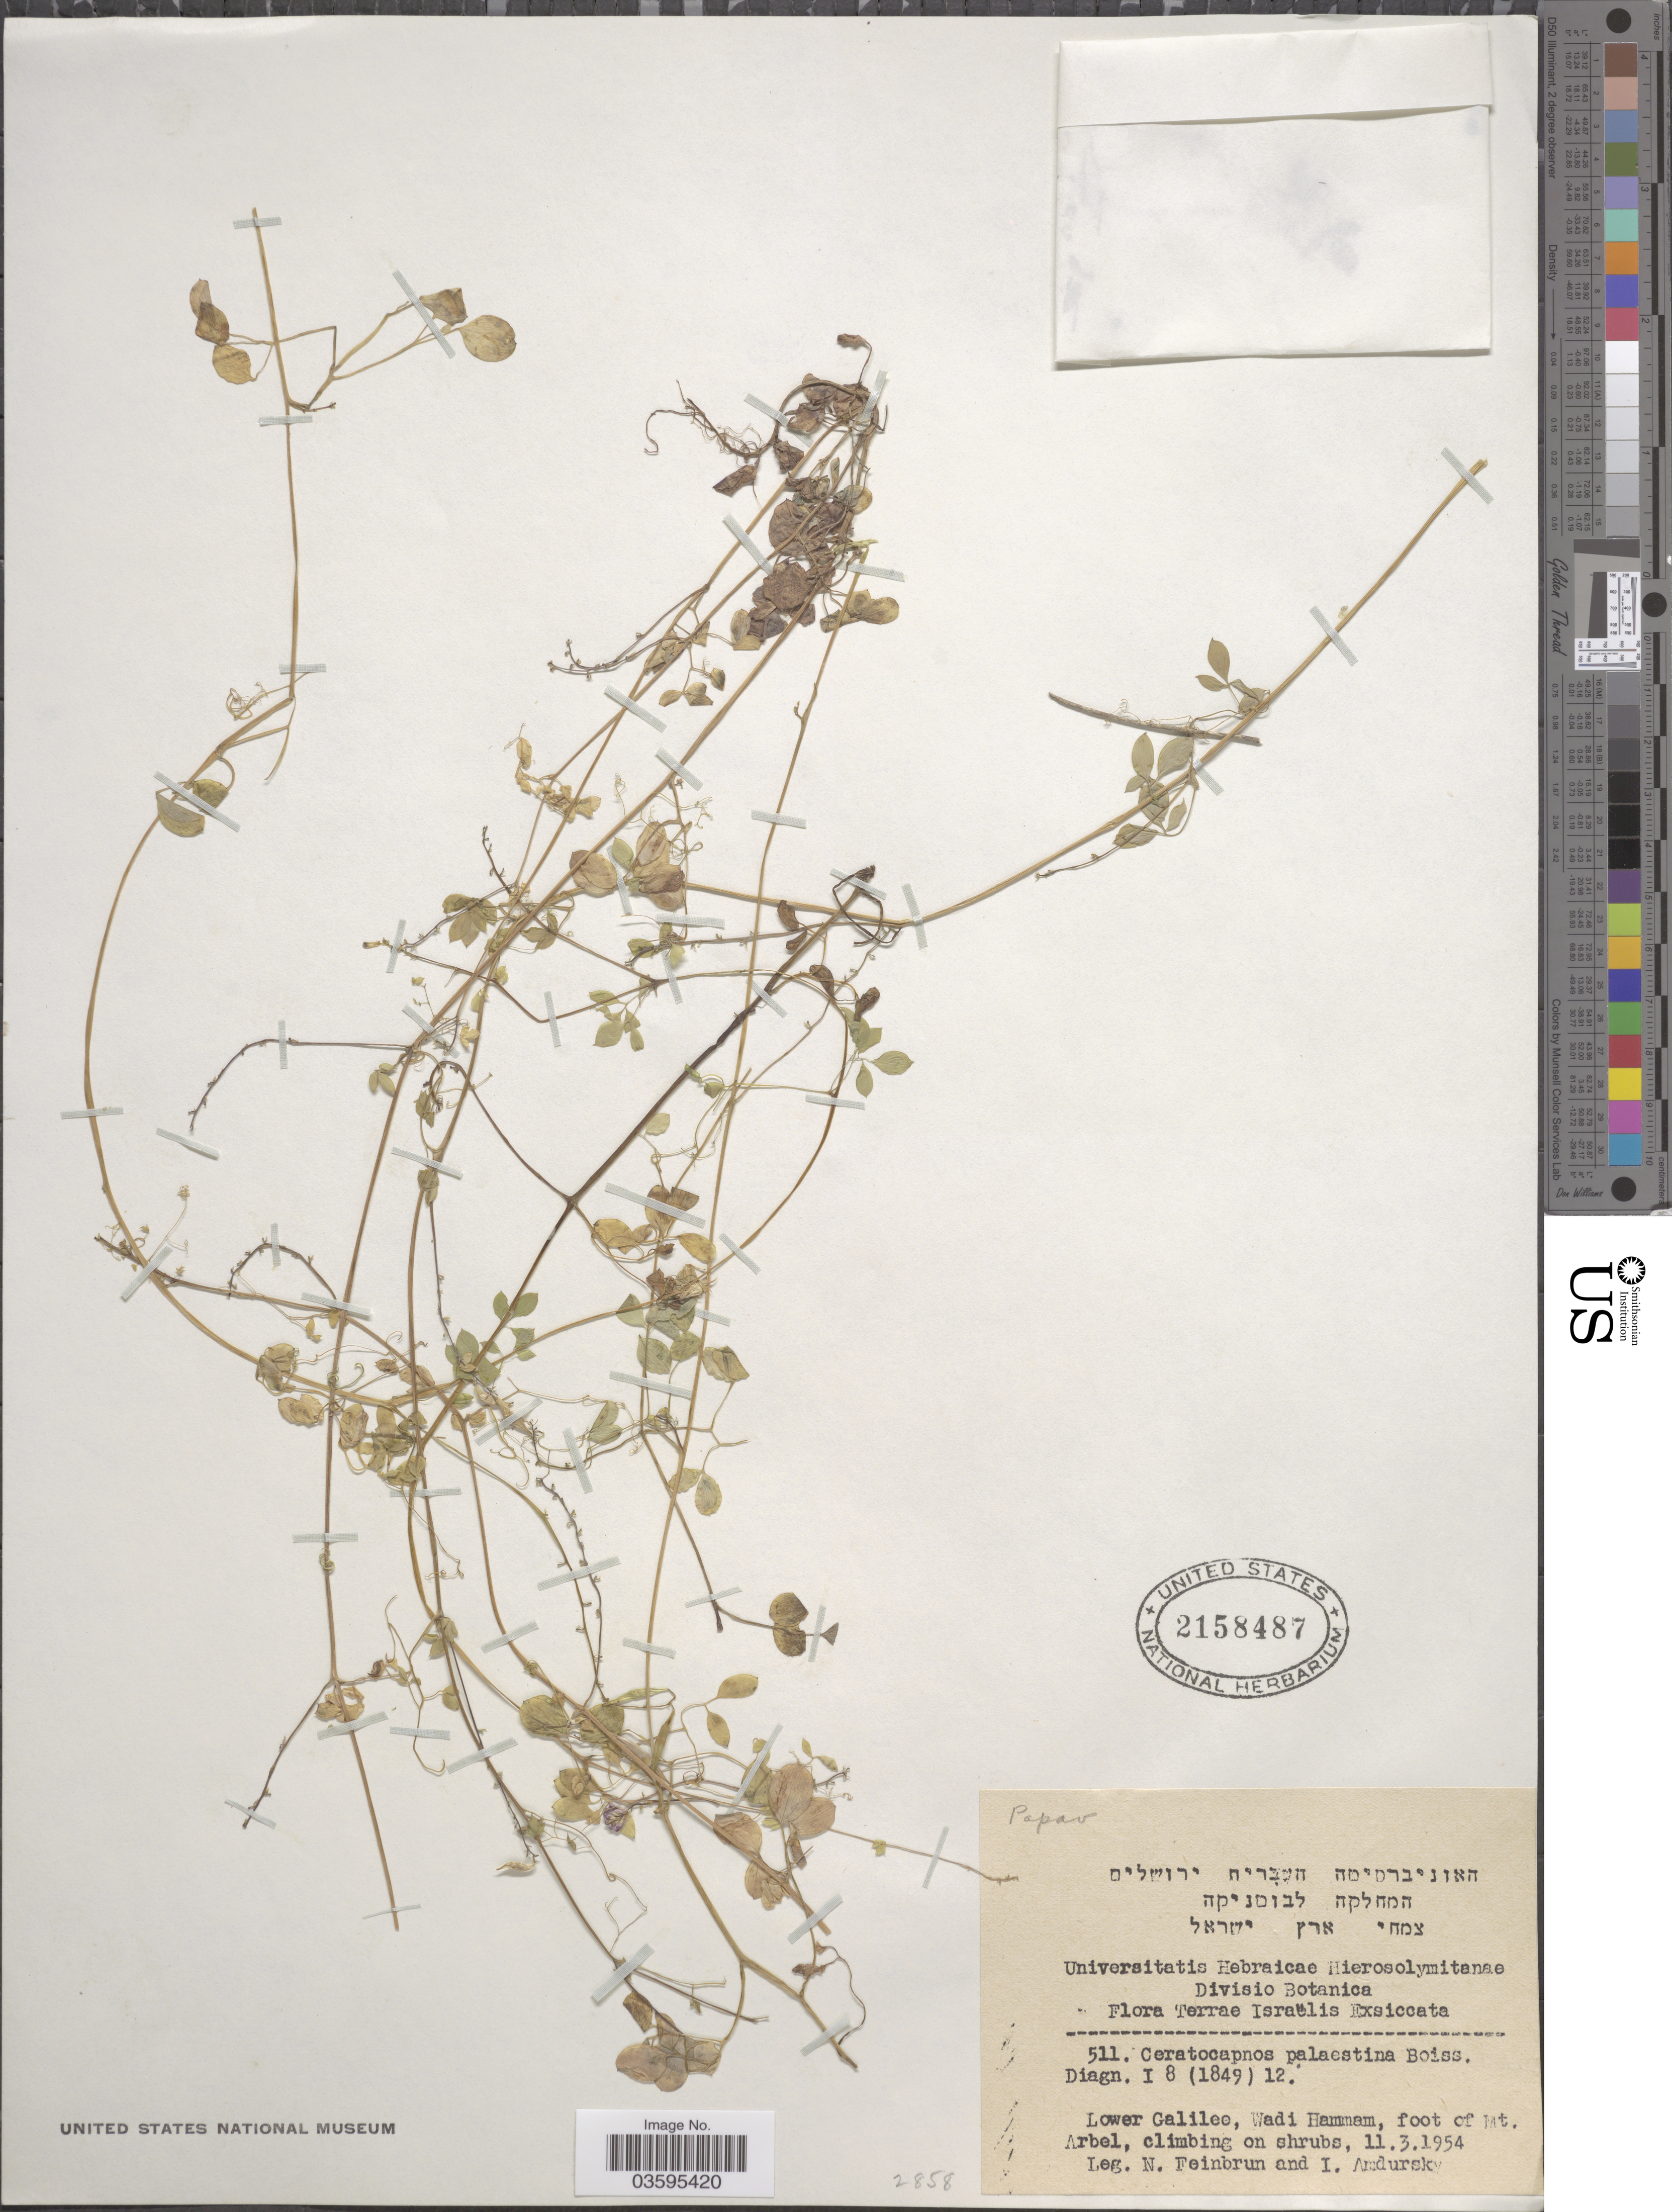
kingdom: Plantae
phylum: Tracheophyta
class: Magnoliopsida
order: Ranunculales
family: Papaveraceae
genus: Corydalis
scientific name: Corydalis palaestina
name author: (Boiss.) Prantl & Kundig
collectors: N. Feinbrun & I. Amdursky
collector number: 511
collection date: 1954-03-11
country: Israel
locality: Lower Galilee, Wadi Hammam, foot of Mt. Arbel.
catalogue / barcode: US 2158487